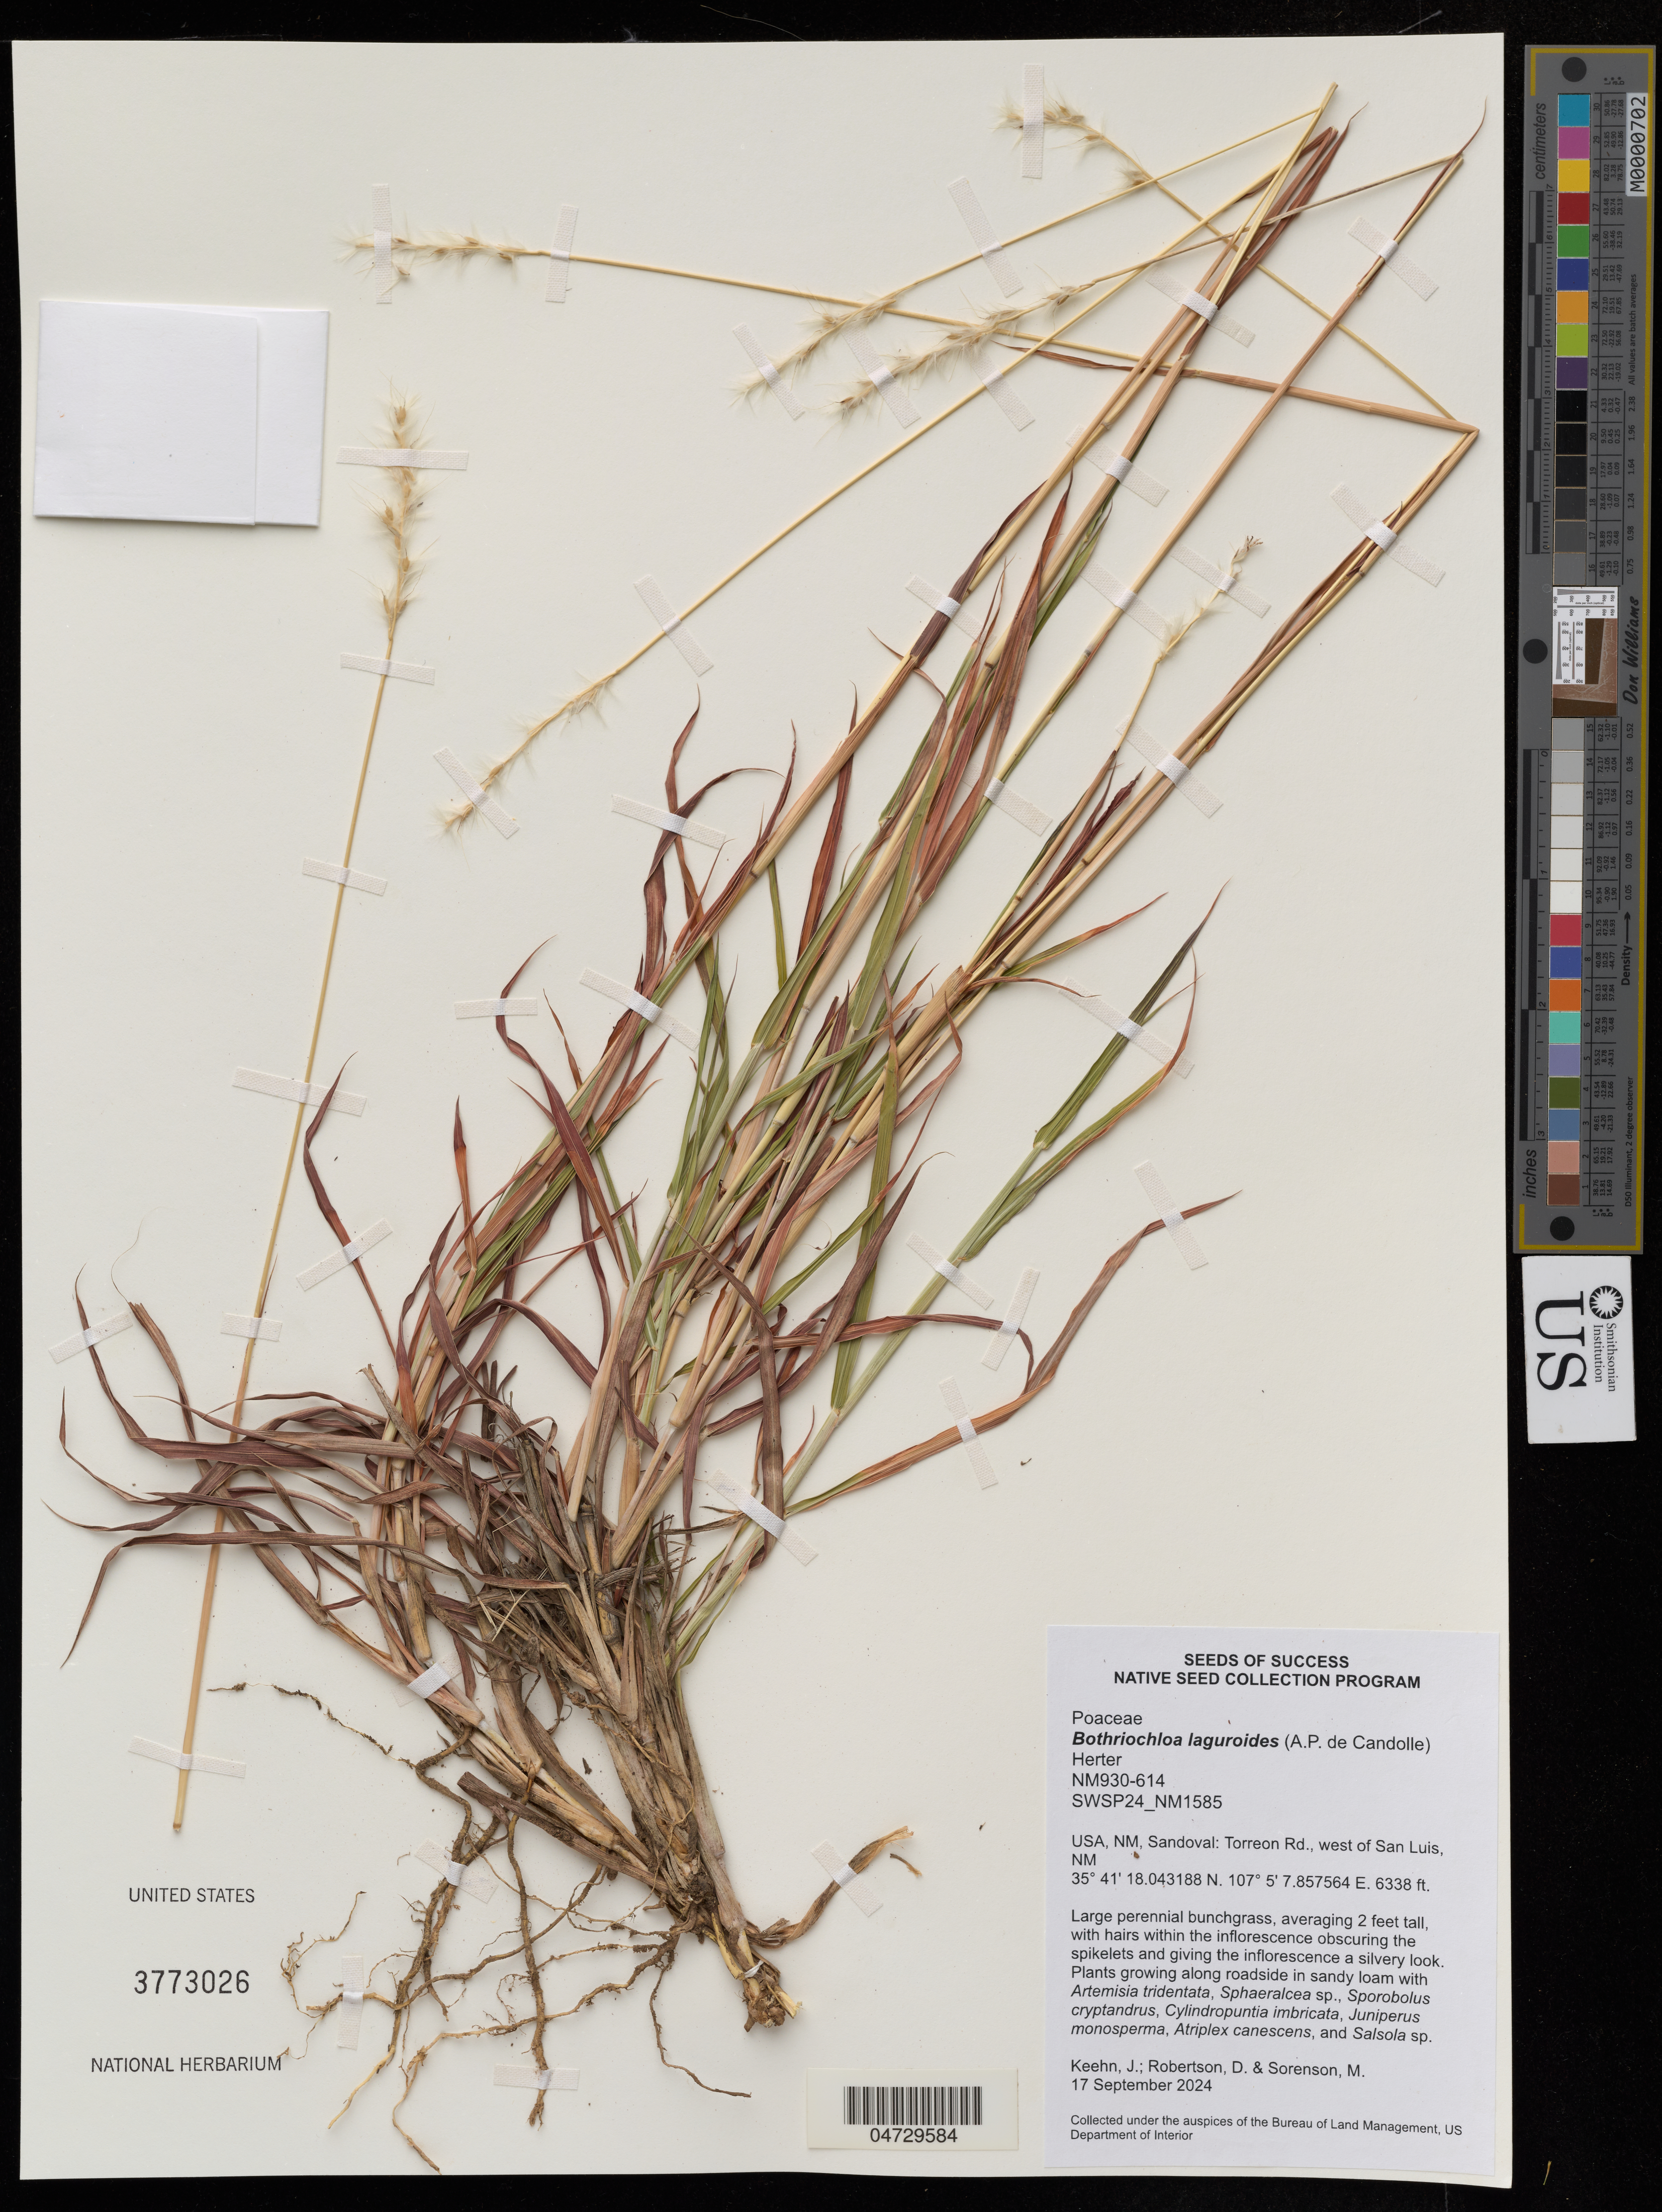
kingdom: Plantae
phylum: Tracheophyta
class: Liliopsida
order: Poales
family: Poaceae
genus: Bothriochloa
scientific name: Bothriochloa laguroides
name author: (DC.) Herter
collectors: J. Keehn, D. Robertson & M. Sorenson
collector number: NM930-614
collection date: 2024-09-17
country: United States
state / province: New Mexico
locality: Sandoval: Torreon Rd., west of San Luis, NM.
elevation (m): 1932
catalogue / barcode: US 3773026